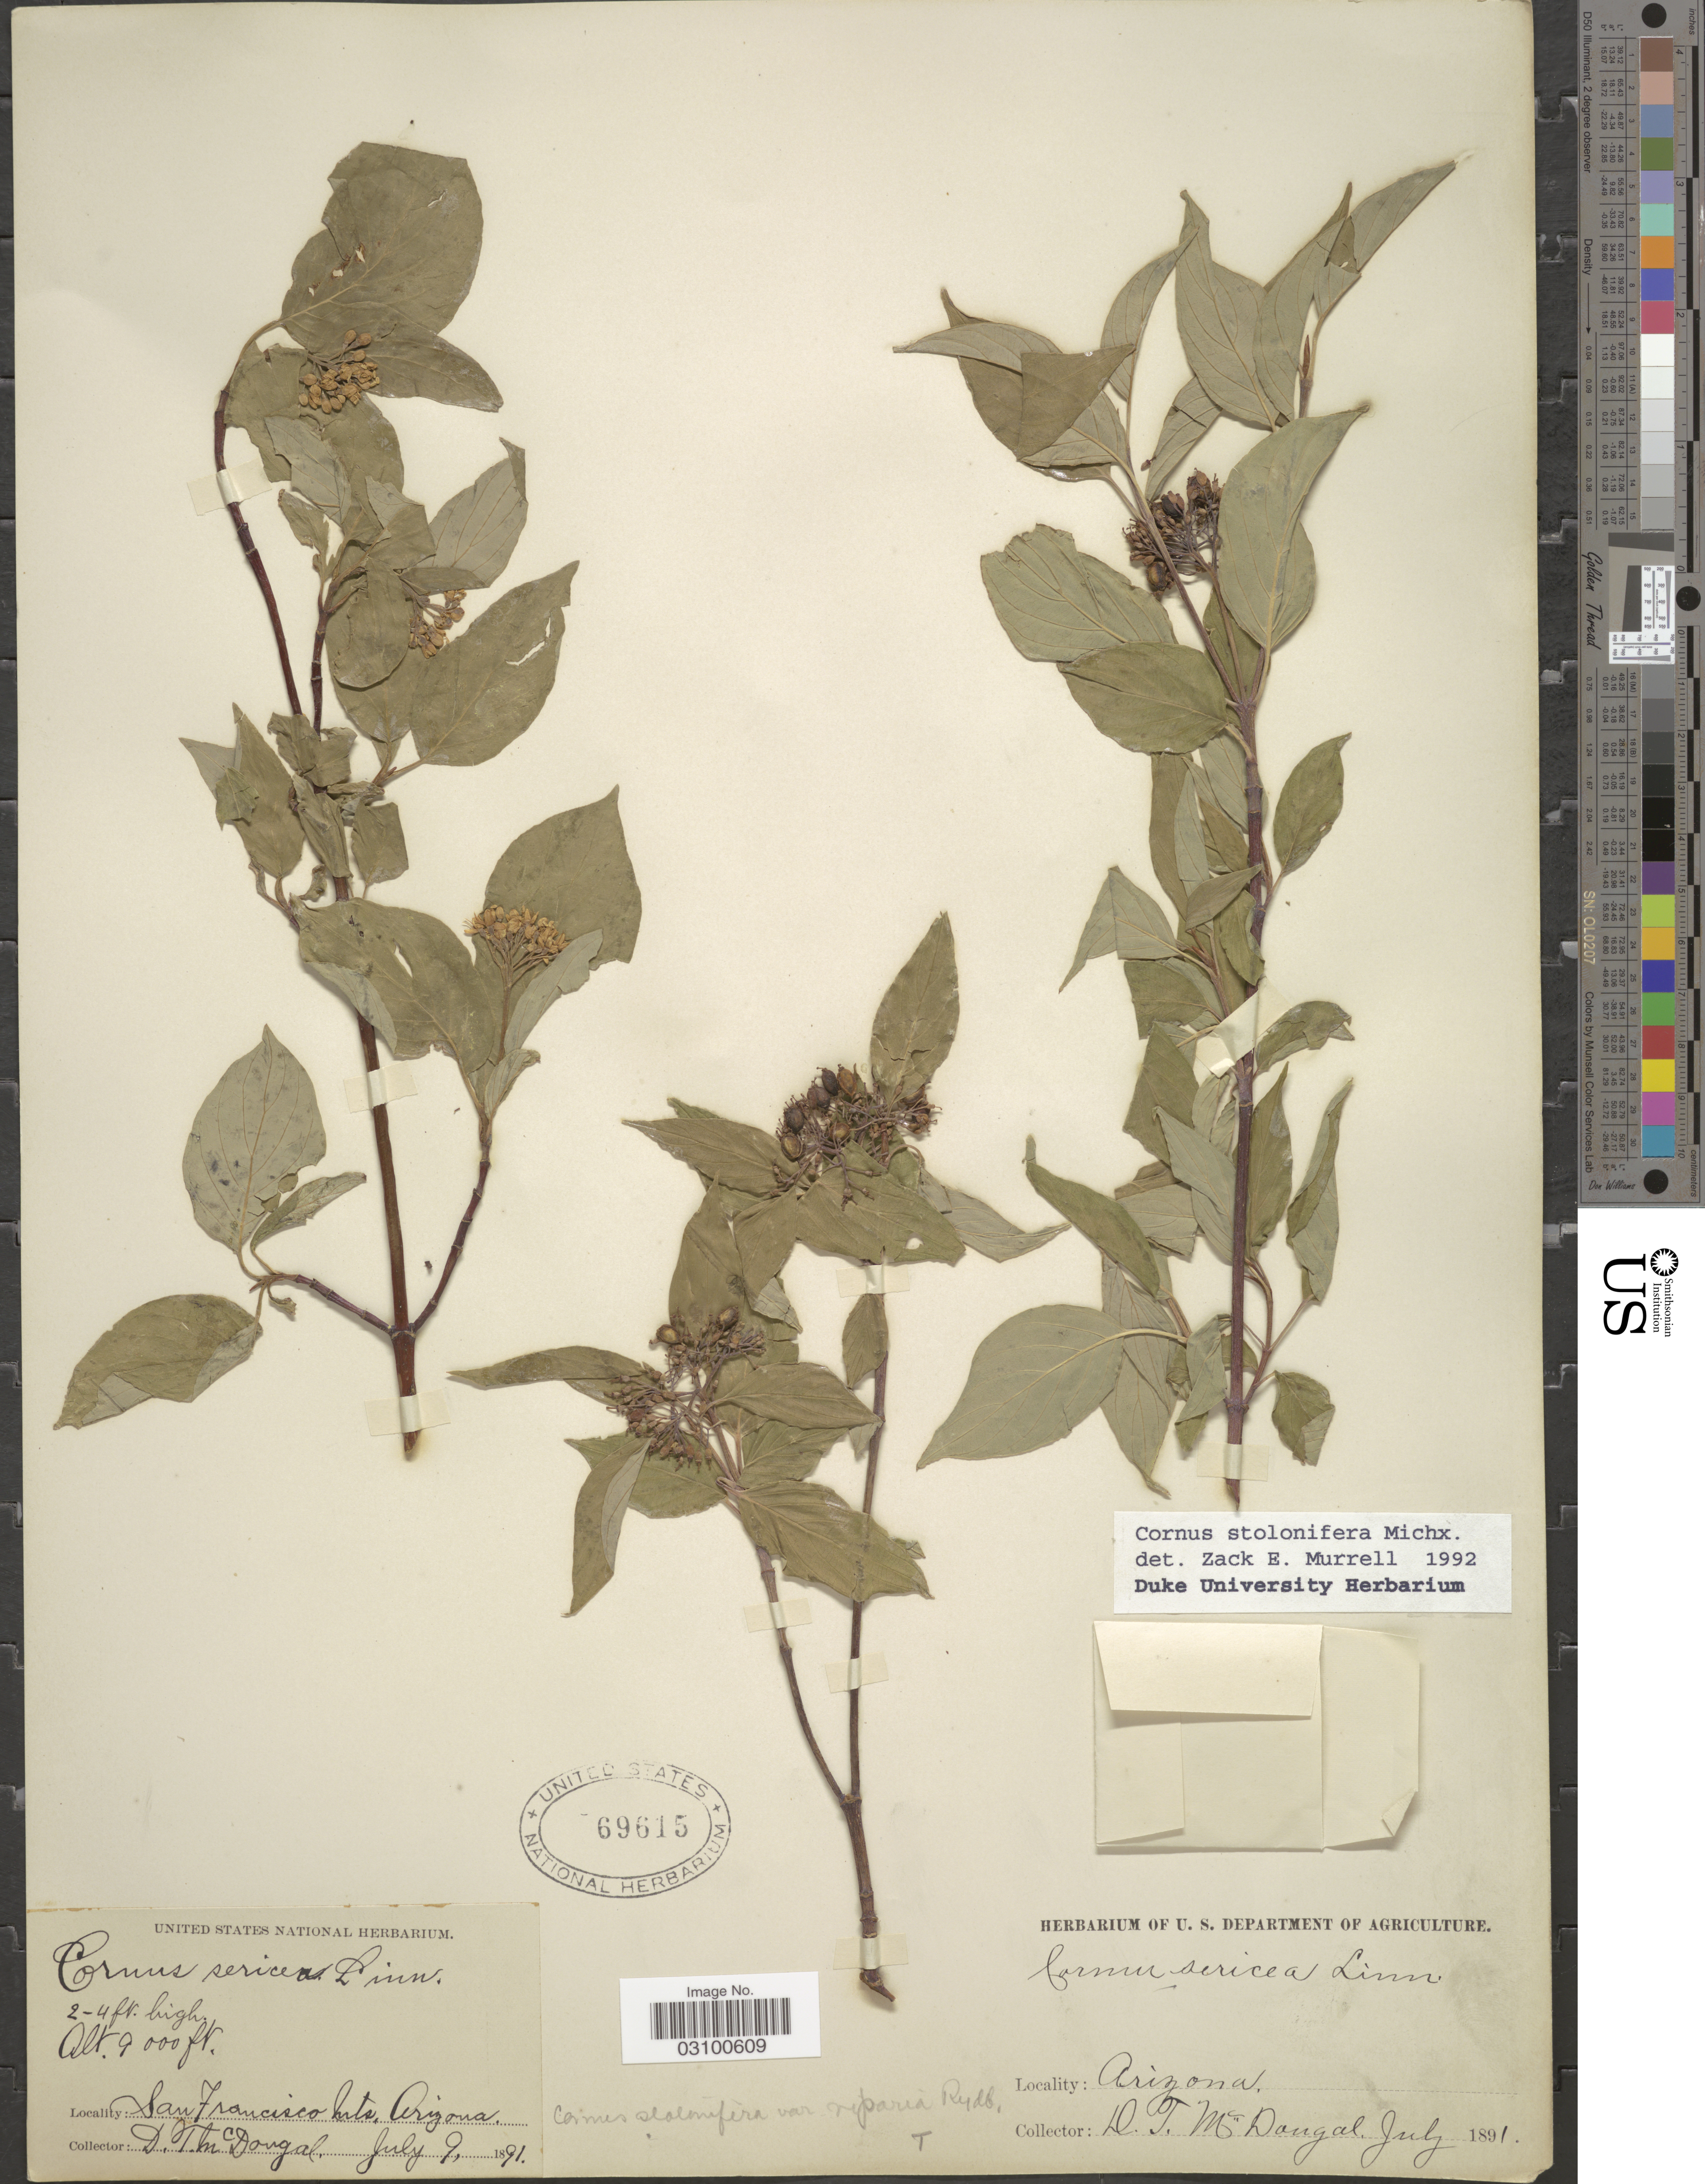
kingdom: Plantae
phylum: Tracheophyta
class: Magnoliopsida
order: Cornales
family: Cornaceae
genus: Cornus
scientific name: Cornus sericea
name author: L.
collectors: D. McDougal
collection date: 1891-07-09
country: United States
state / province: Arizona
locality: San Francisco Mts.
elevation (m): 2743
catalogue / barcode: US 69615